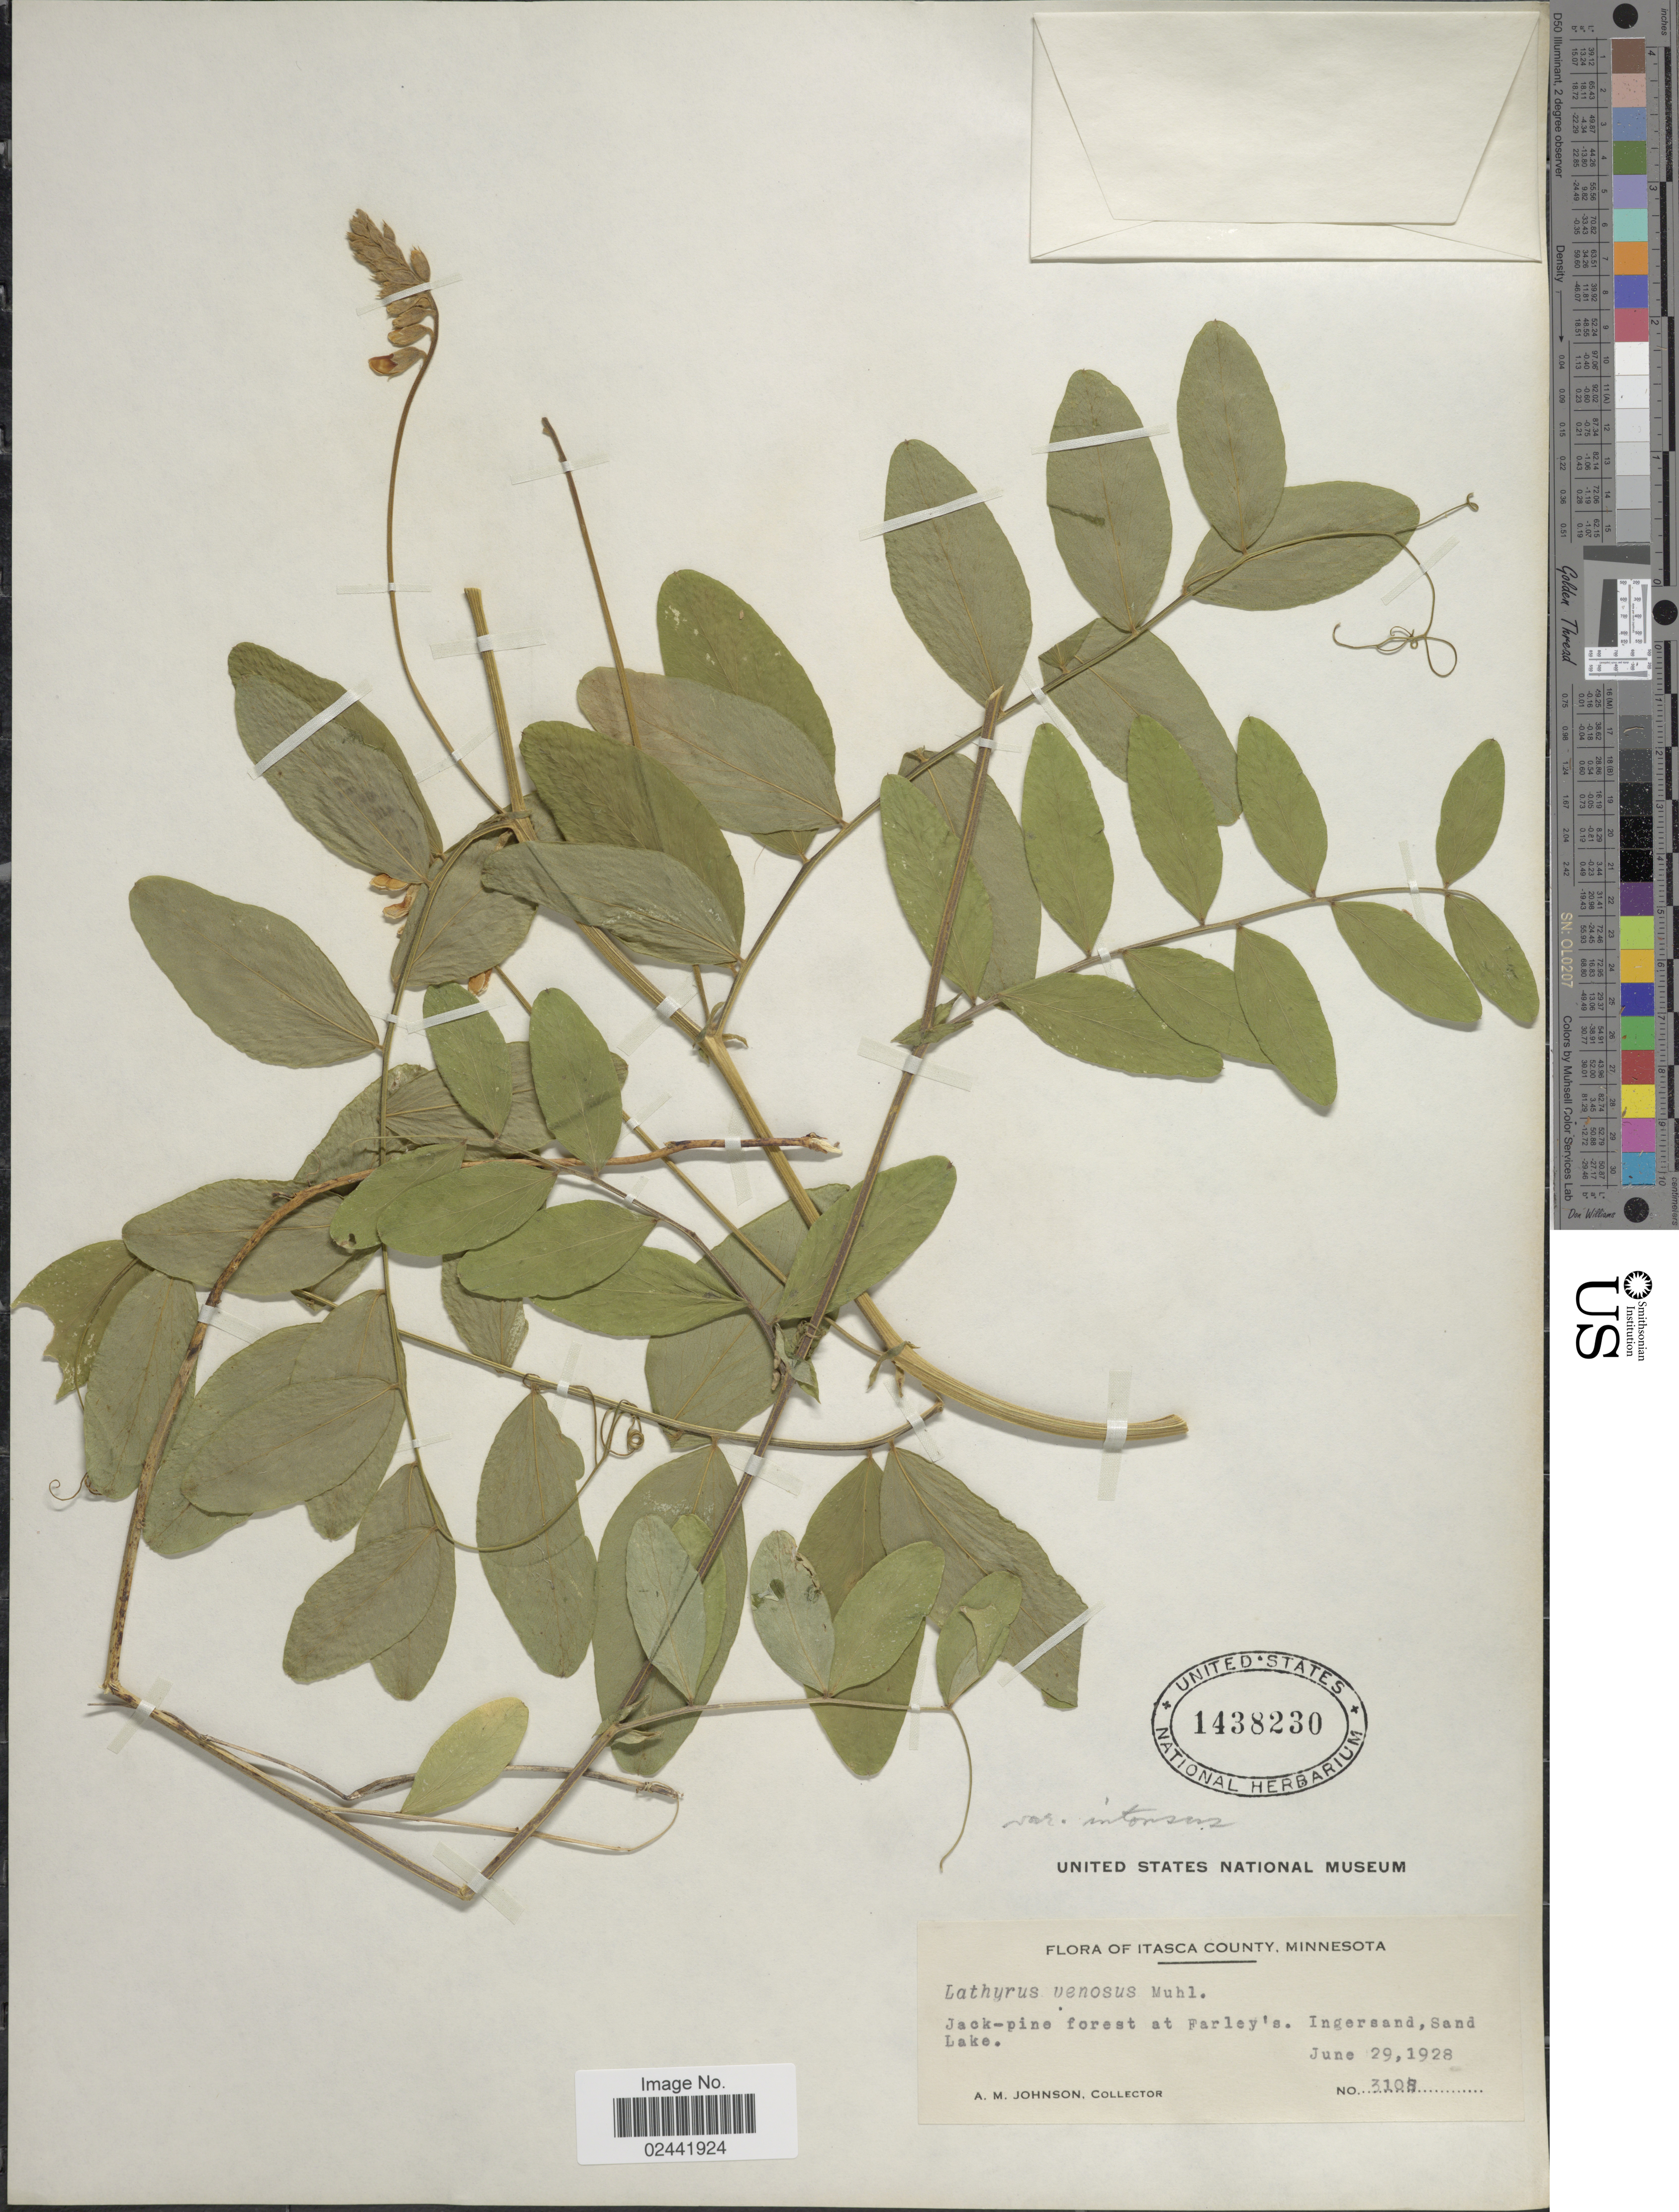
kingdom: Plantae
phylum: Tracheophyta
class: Magnoliopsida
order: Fabales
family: Fabaceae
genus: Lathyrus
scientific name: Lathyrus venosus var. intonsus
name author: Butters & H. St. John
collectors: A. M. Johnson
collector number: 3108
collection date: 1928-06-29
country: United States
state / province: Minnesota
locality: Itasca County. Jack-pine forest at Farley's. Ingersand, Sand Lake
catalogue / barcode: US 1438230